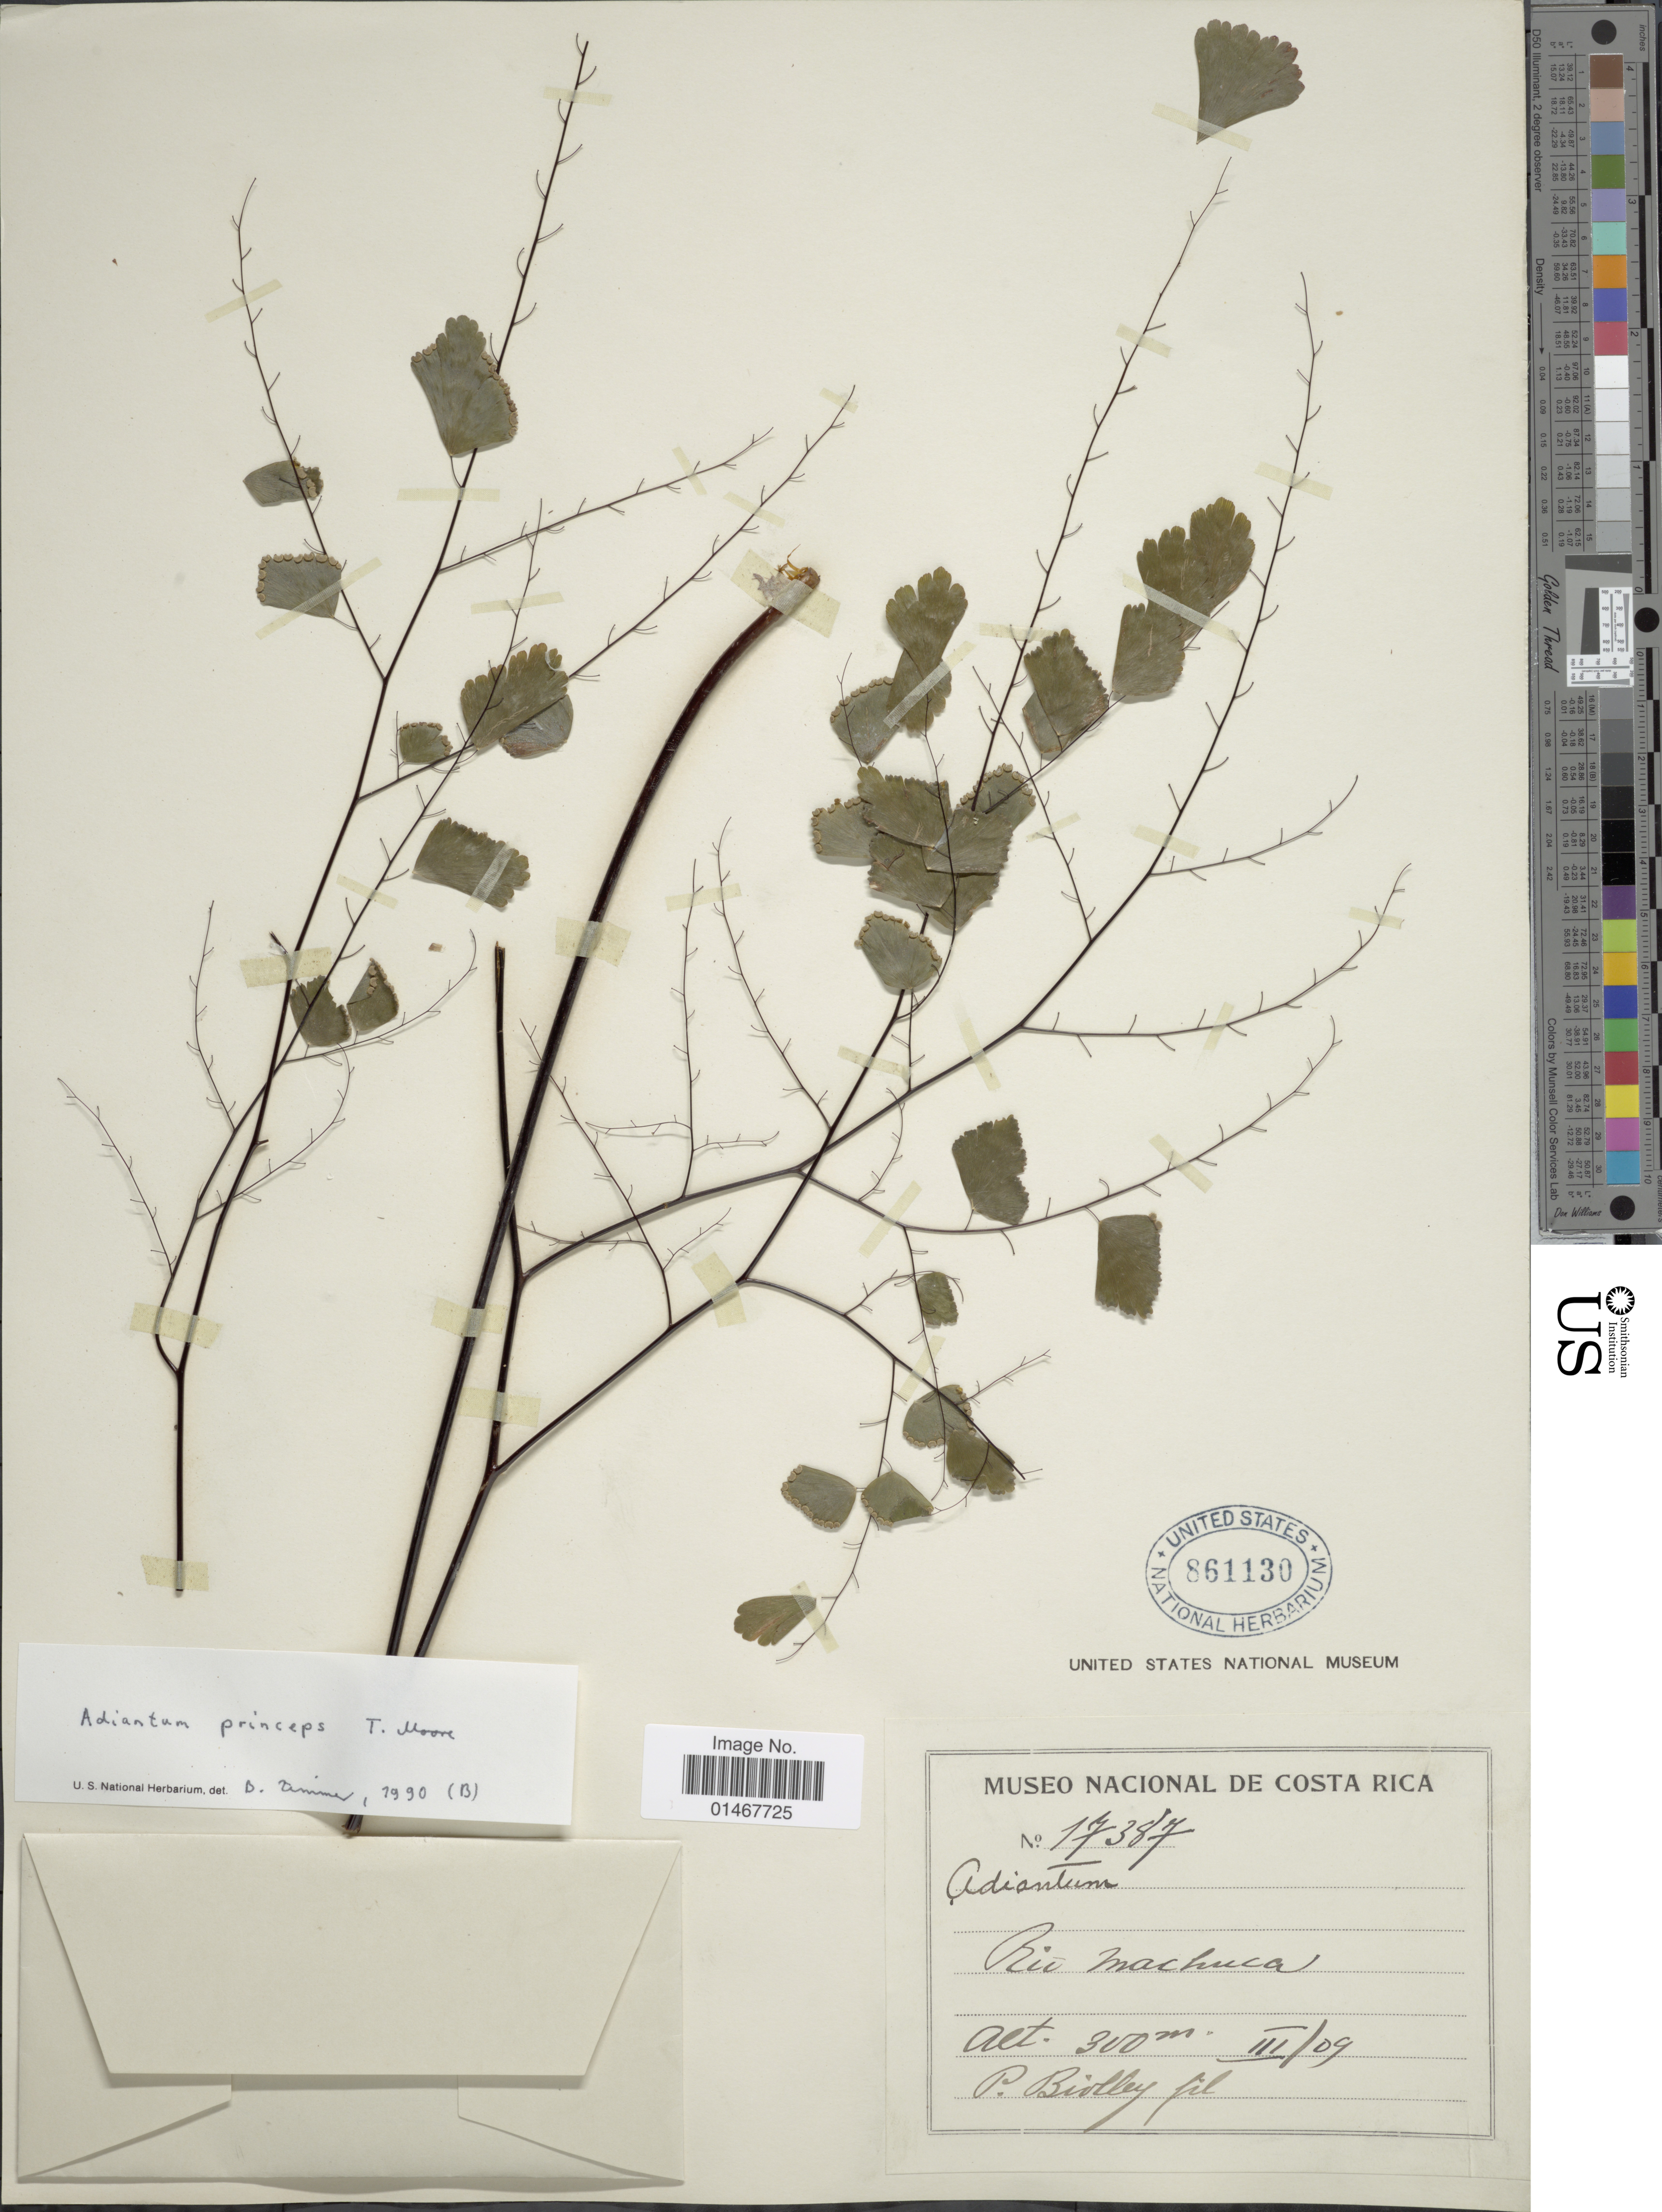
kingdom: Plantae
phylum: Tracheophyta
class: Polypodiopsida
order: Polypodiales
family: Pteridaceae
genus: Adiantum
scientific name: Adiantum princeps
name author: T. Moore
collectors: P. Biolley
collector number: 17387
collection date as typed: Transcribed d/m/y: /3/9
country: Costa Rica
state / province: San José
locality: Río Machuca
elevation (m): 300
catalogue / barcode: US 861130